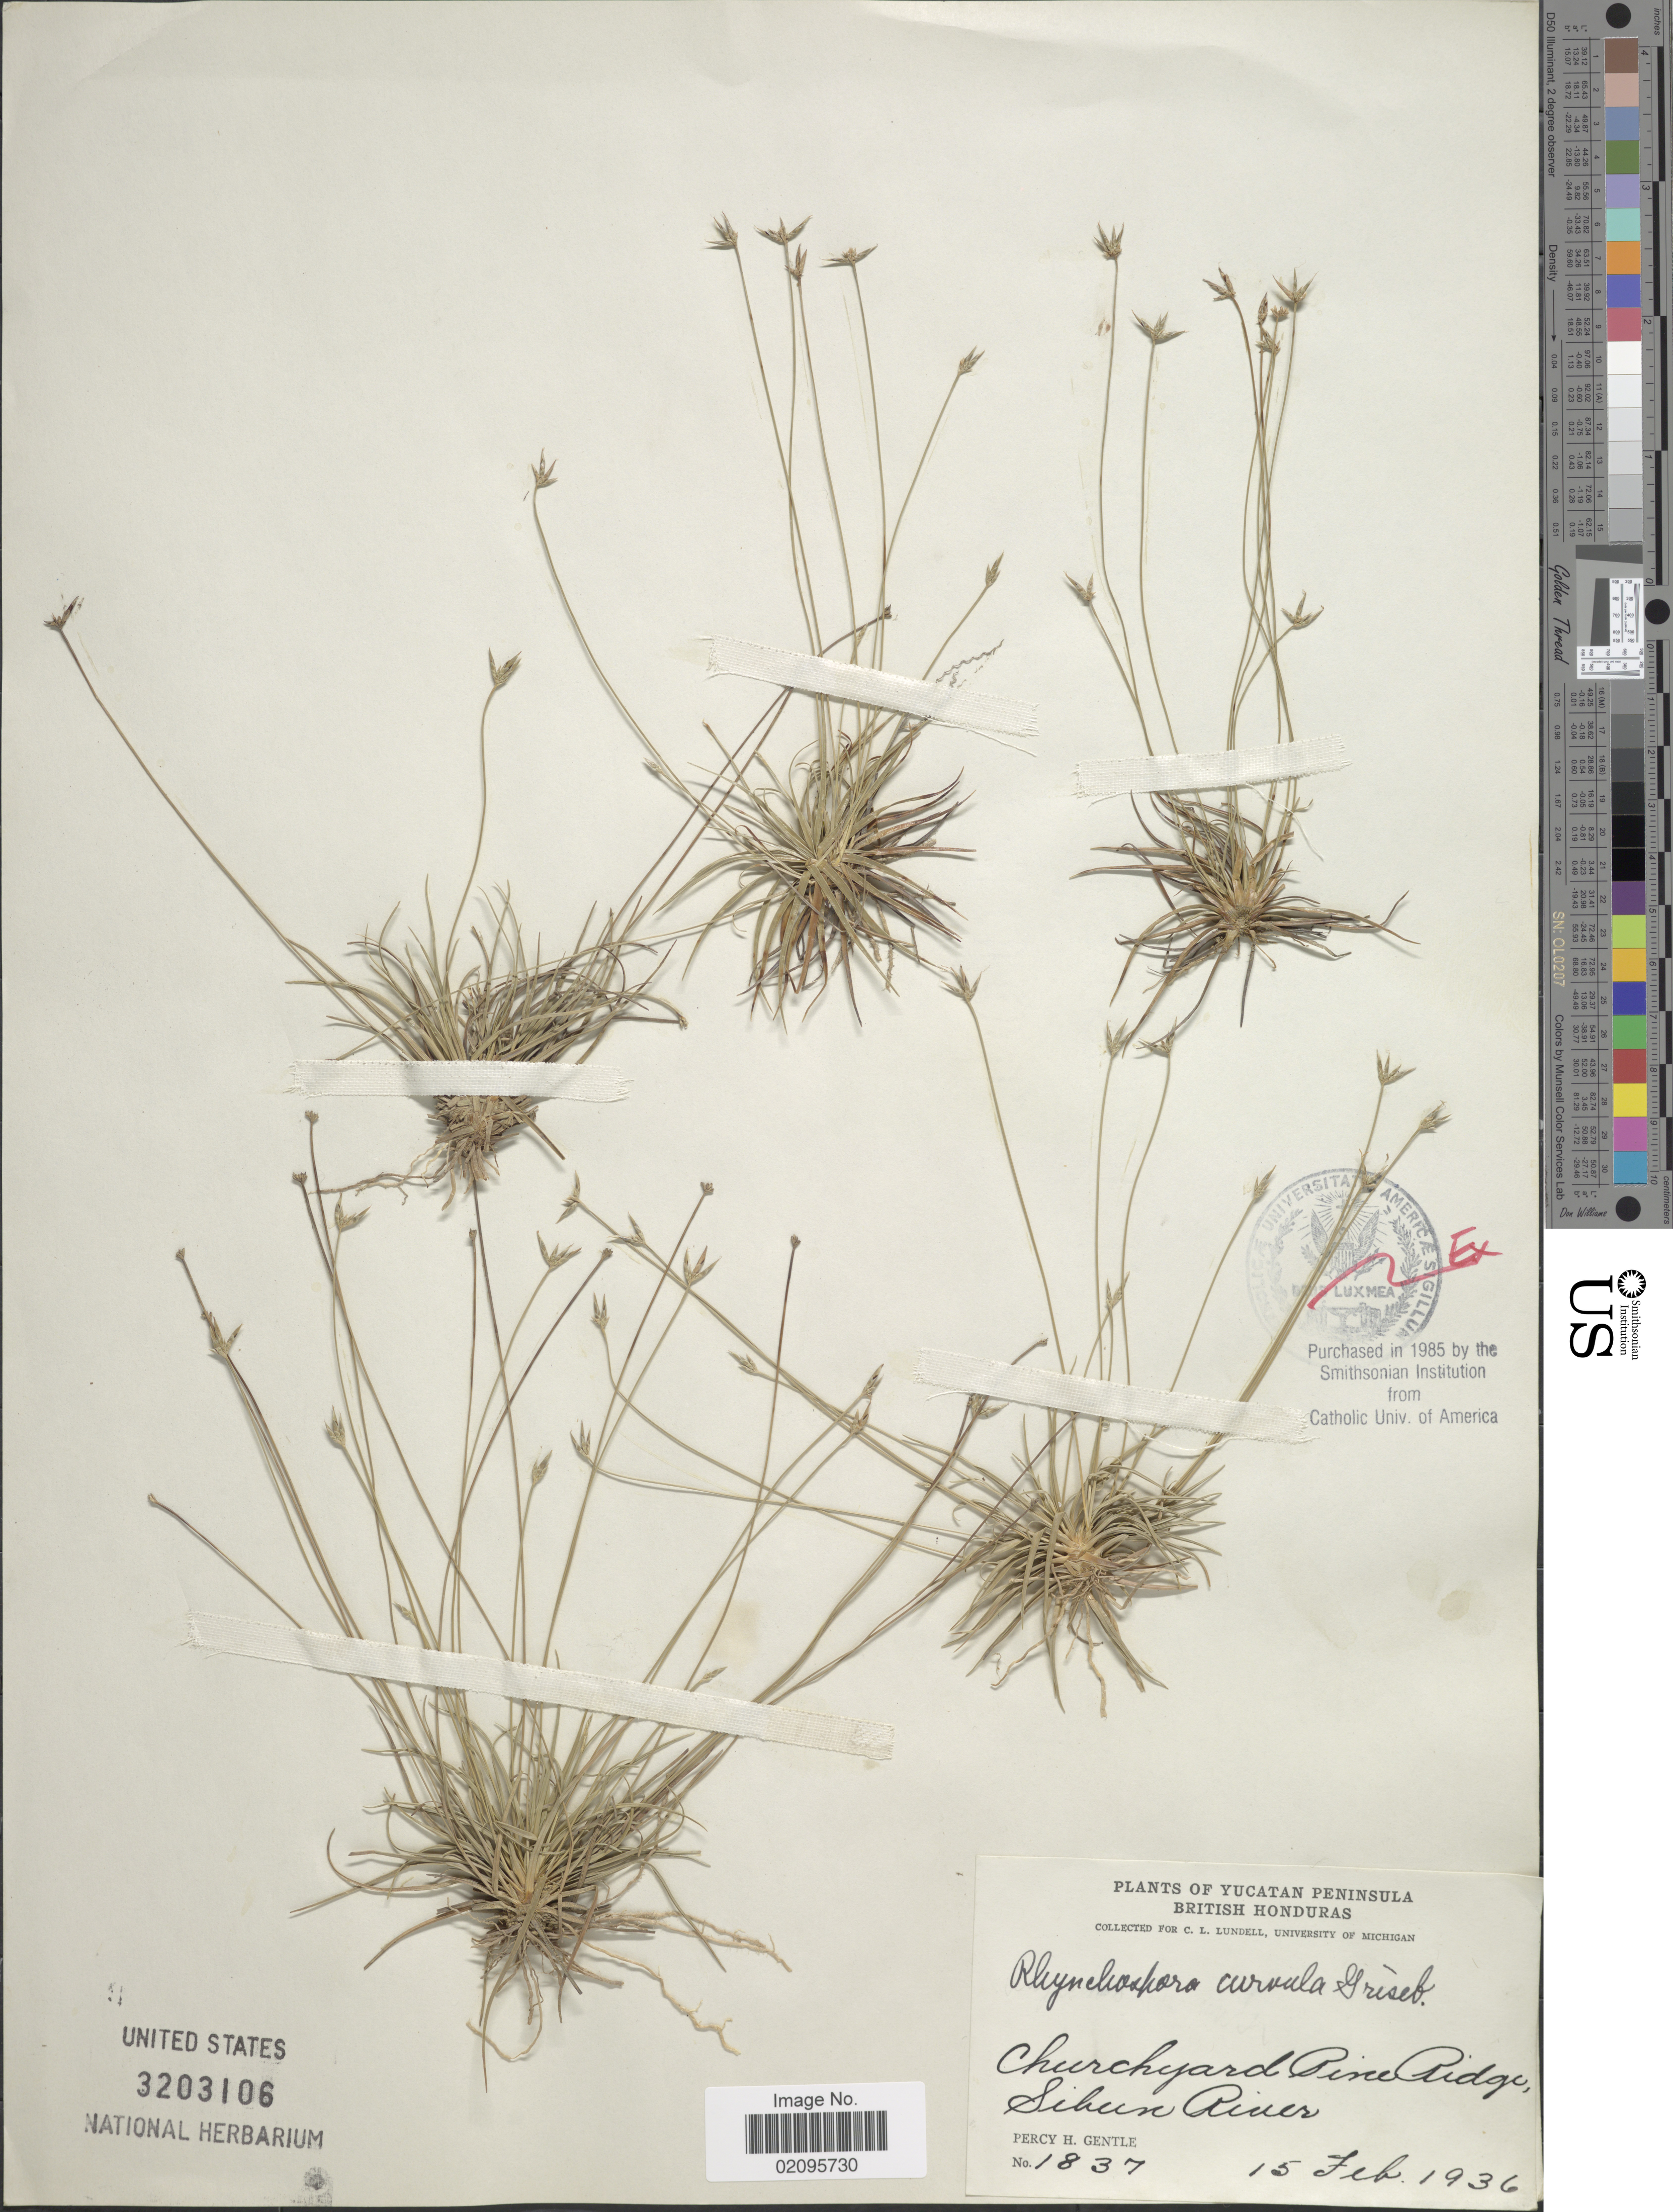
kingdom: Plantae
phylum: Tracheophyta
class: Liliopsida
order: Poales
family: Cyperaceae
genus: Rhynchospora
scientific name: Rhynchospora curvula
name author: Griseb.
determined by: Alves, K.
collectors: P. H. Gentle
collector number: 1837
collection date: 1936-02-15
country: Belize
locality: Yucatan Peninsula, British Honduras, Churchyard Pine Ridge, Sibun River.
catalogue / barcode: US 3203106